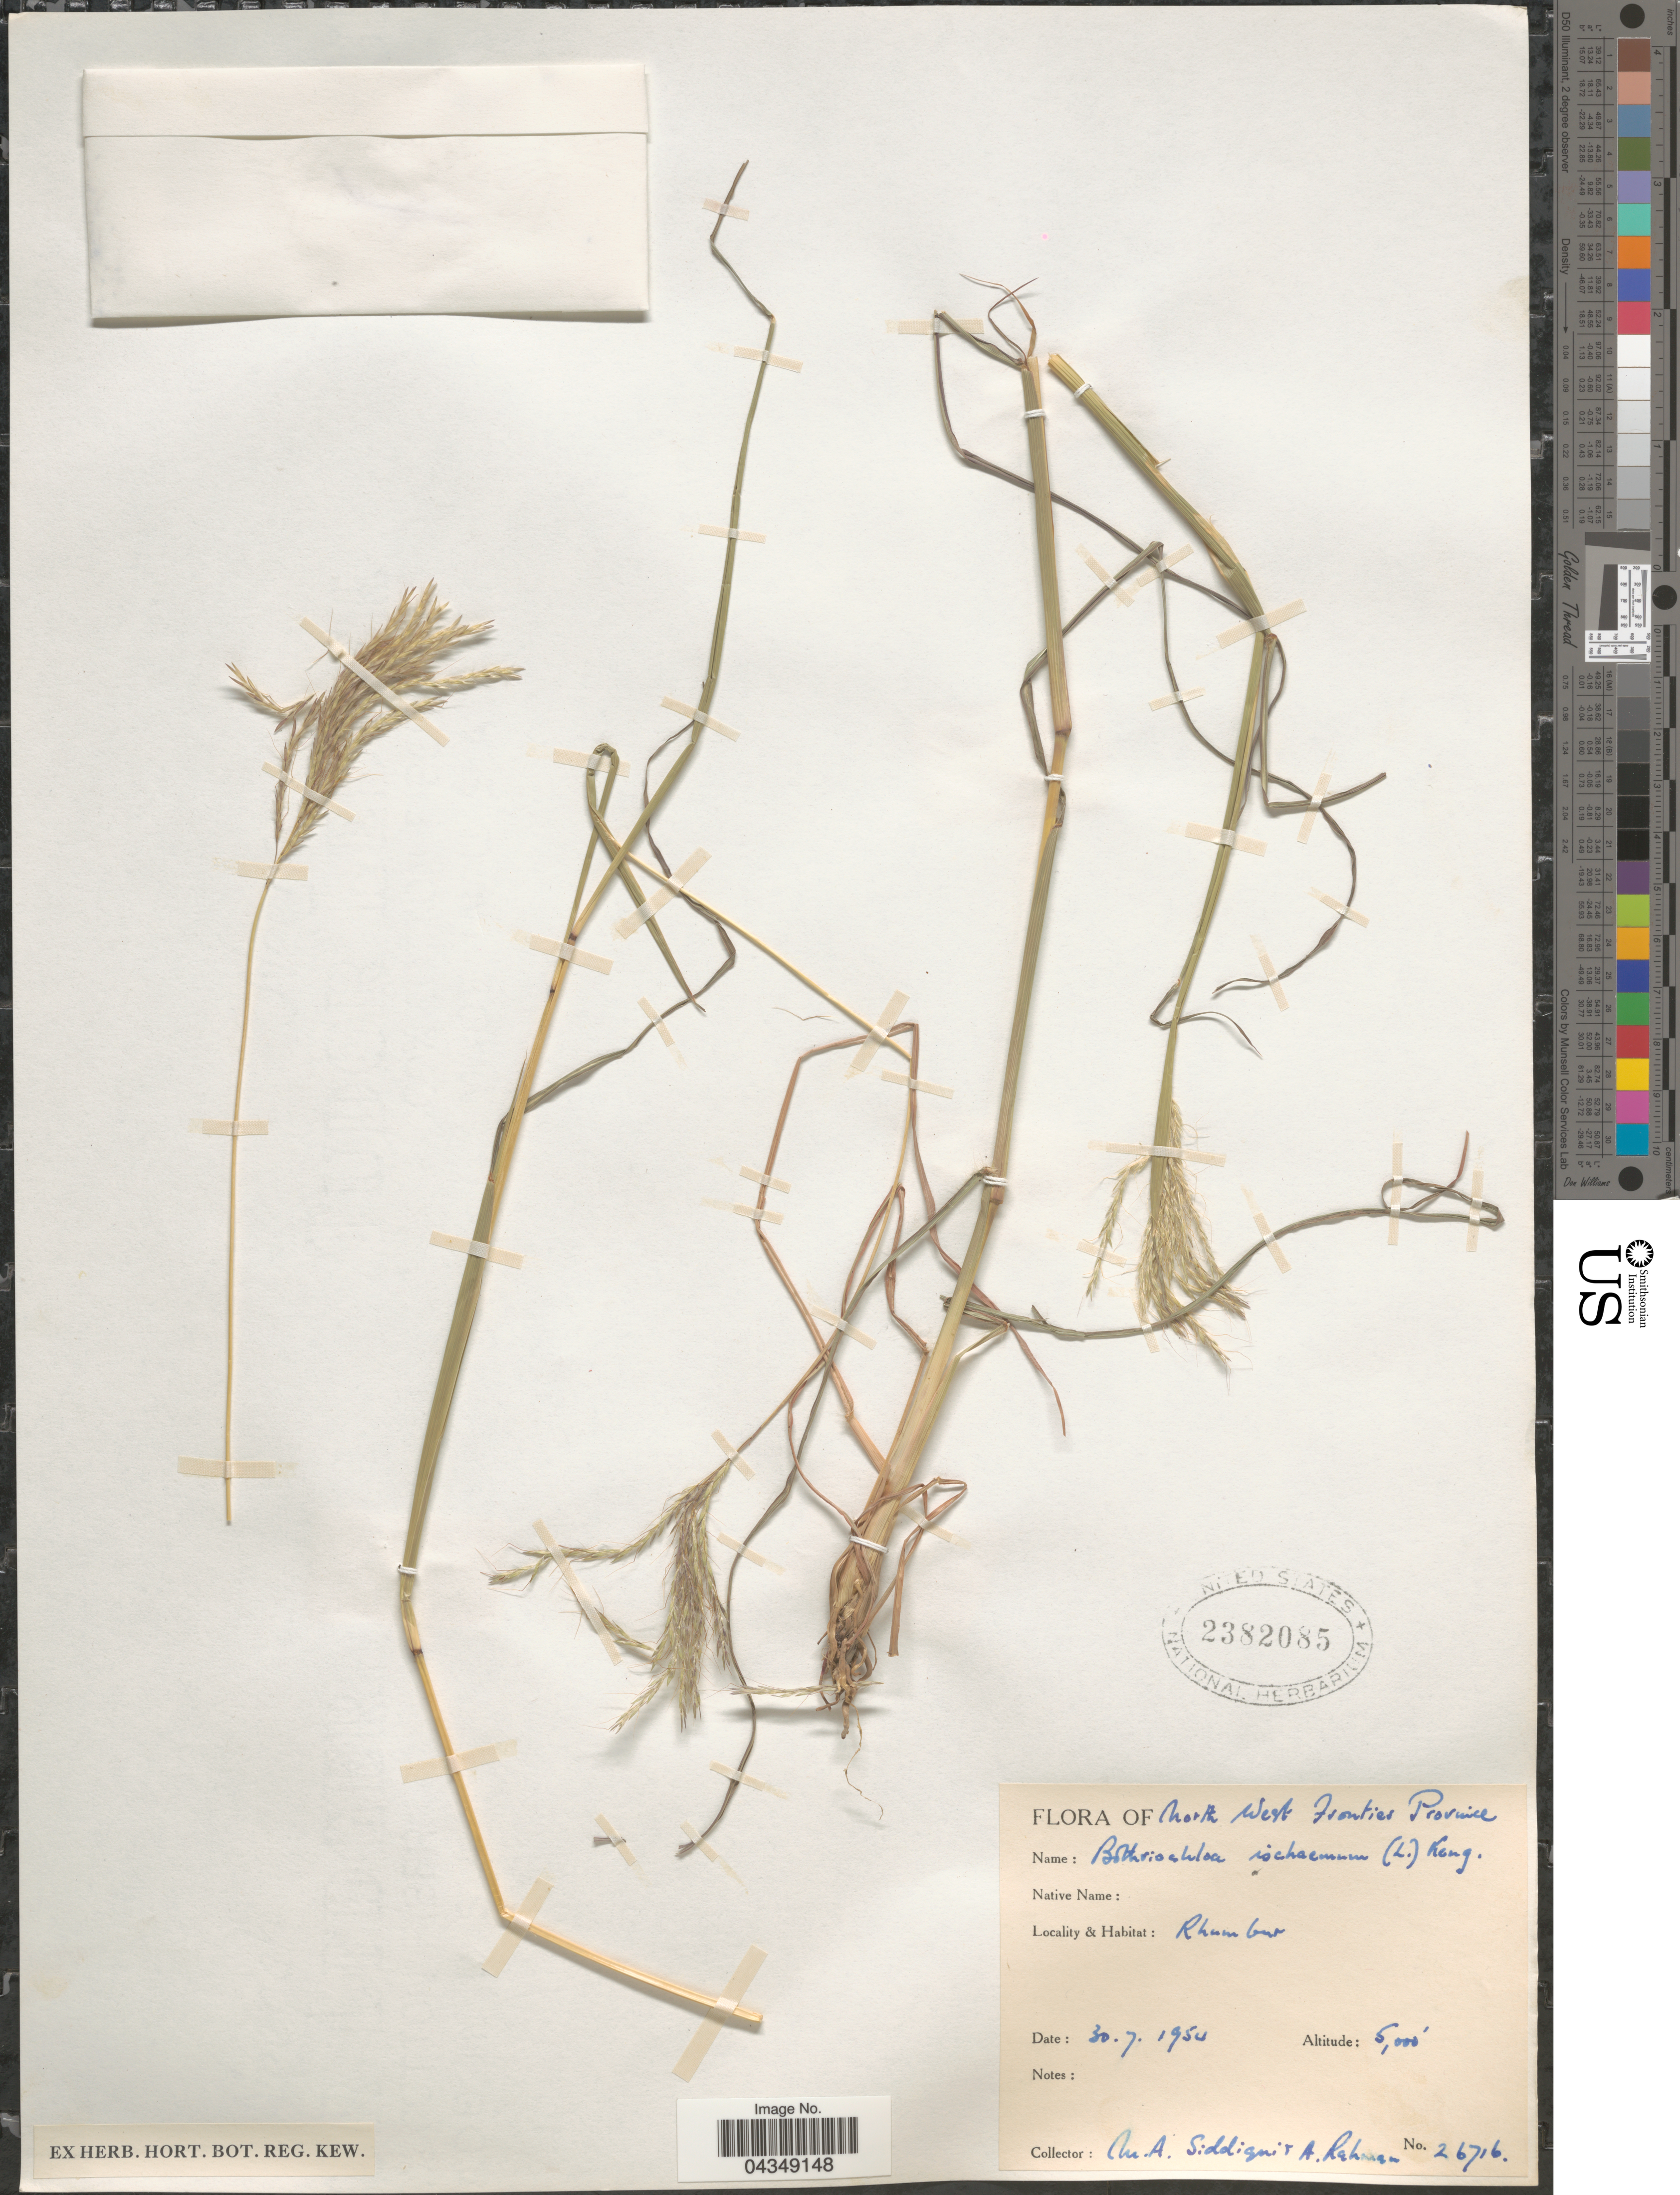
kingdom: Plantae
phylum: Tracheophyta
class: Liliopsida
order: Poales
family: Poaceae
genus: Bothriochloa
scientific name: Bothriochloa radicans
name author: (Lehm.) A. Camus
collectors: M. Siddiqui & A. Rahman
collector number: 26716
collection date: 1954-07-30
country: Pakistan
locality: North West Frontier Province. Rhumbur.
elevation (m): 1524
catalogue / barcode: US 2382085